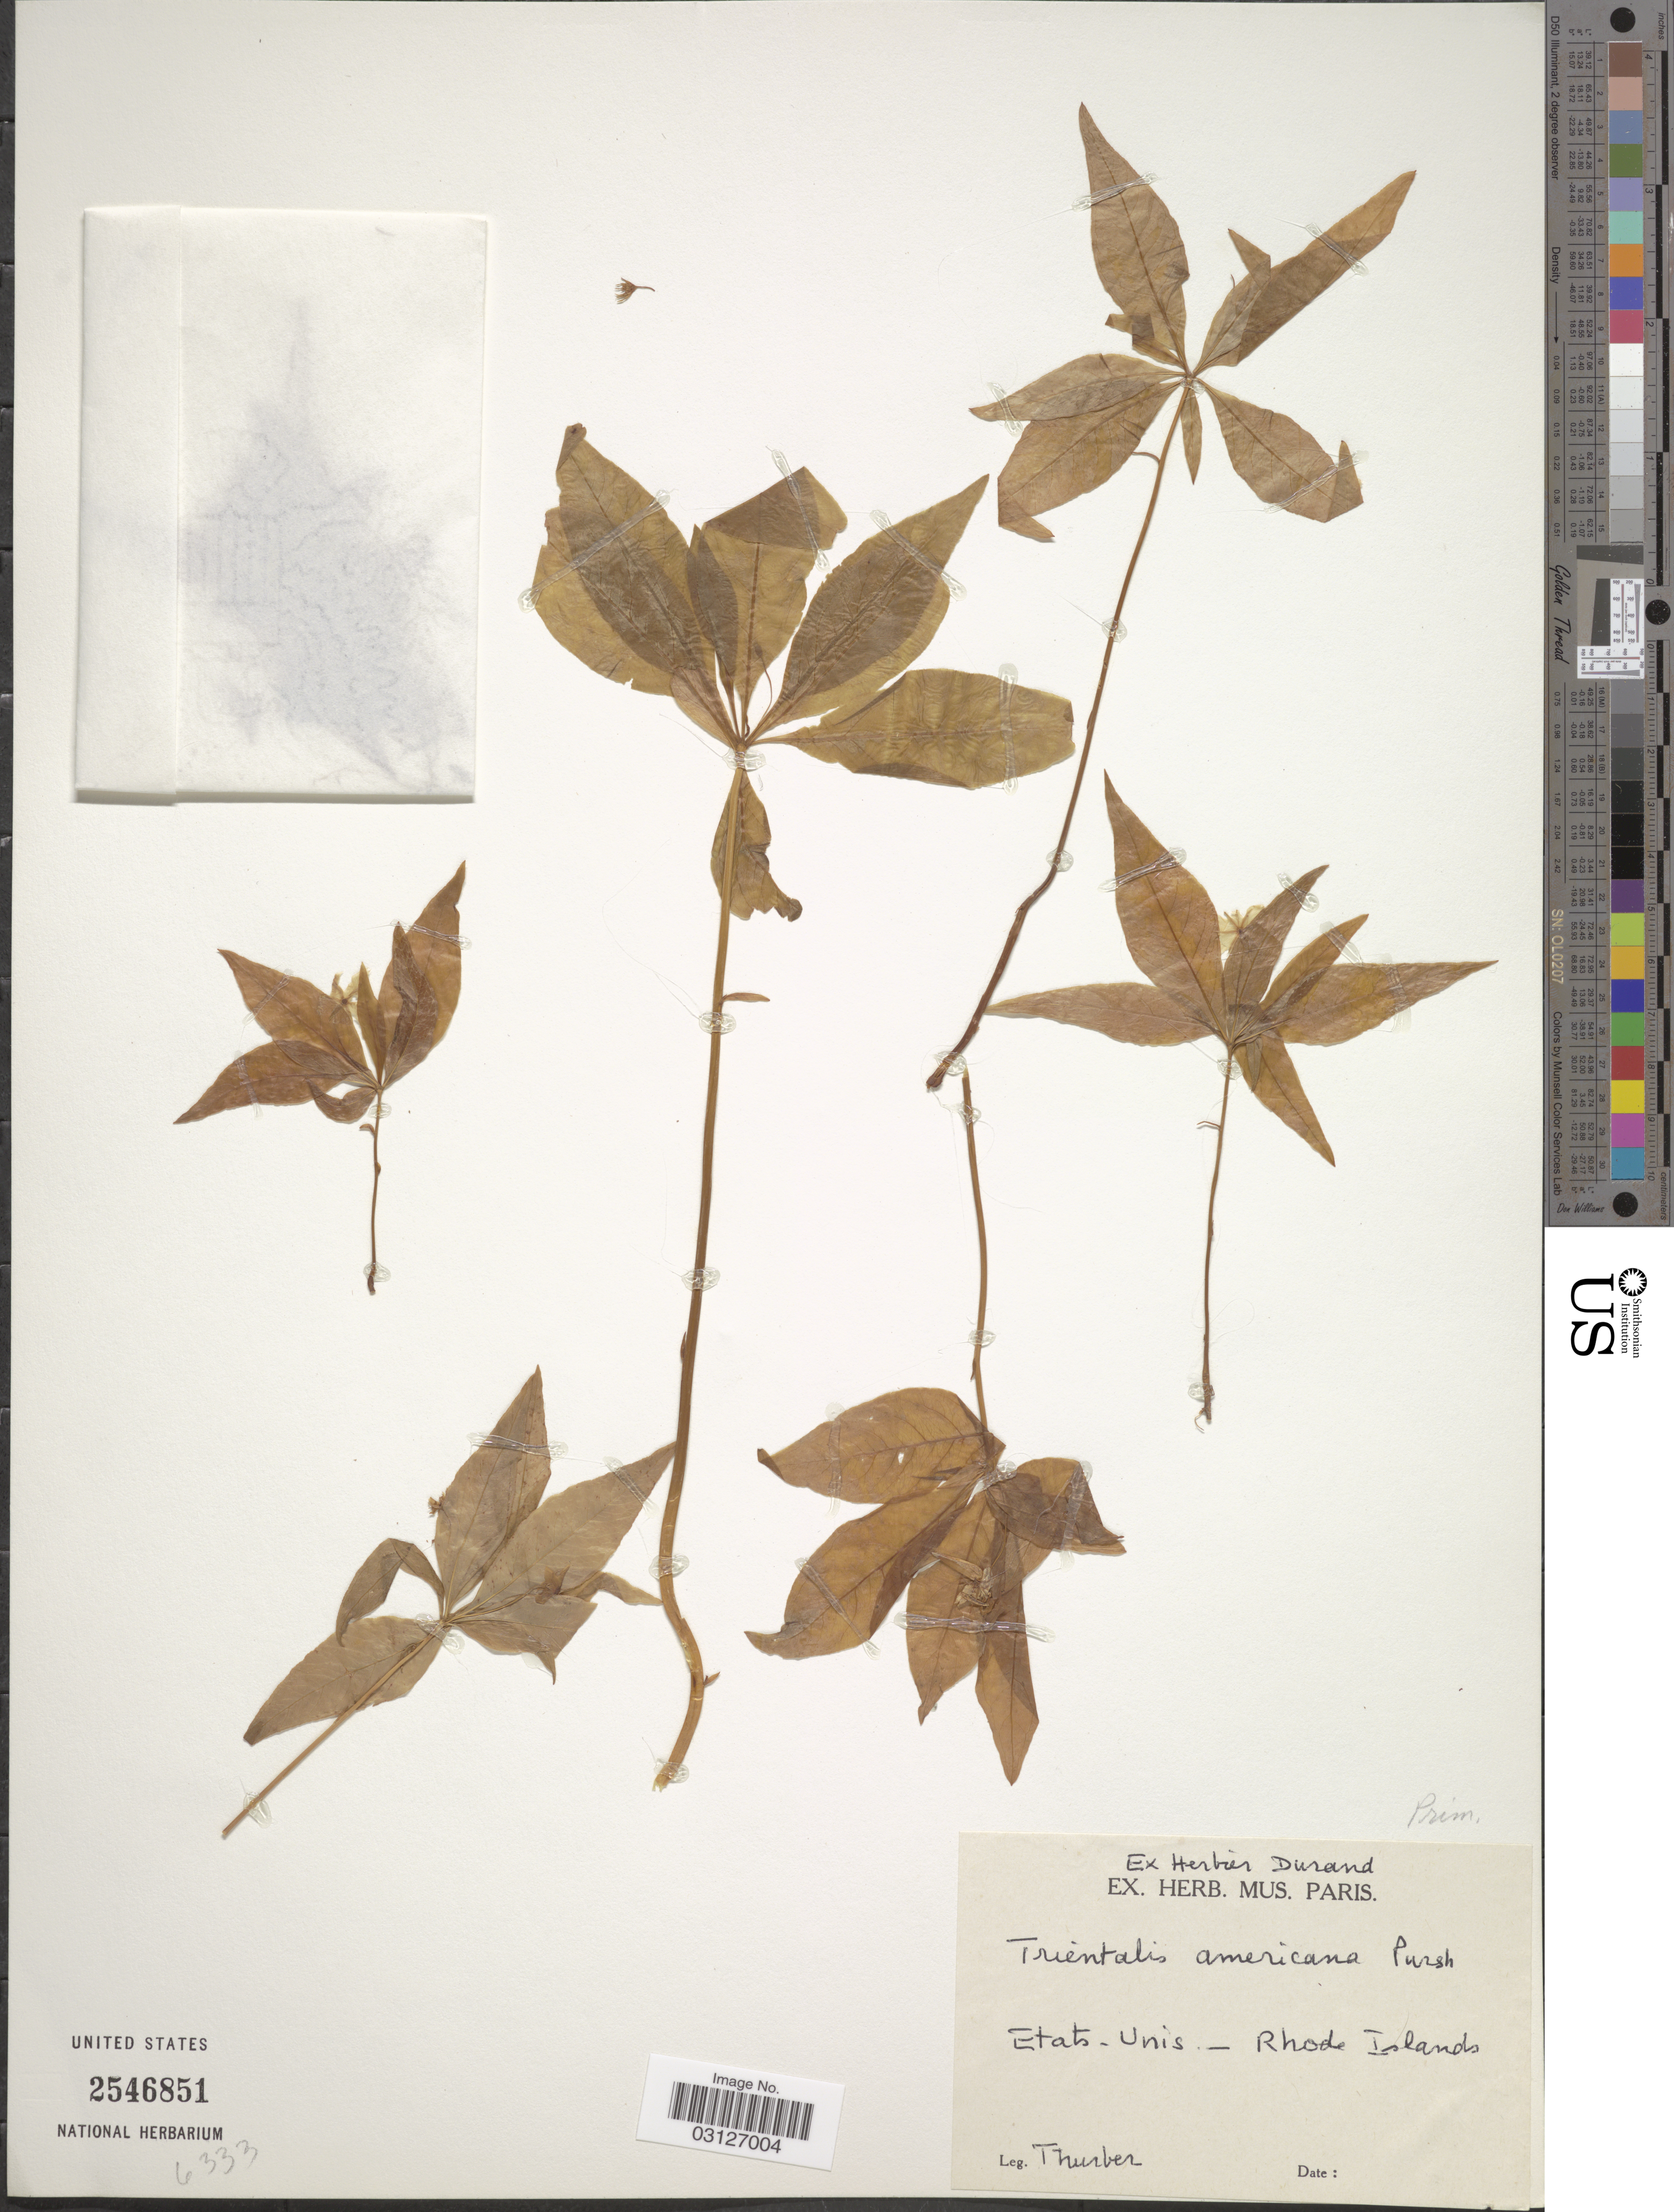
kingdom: Plantae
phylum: Tracheophyta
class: Magnoliopsida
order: Ericales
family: Primulaceae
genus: Trientalis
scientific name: Trientalis americana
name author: Pursh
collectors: -- Thurber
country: United States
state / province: Rhode Island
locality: Etats - Unis.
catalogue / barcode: US 2546851